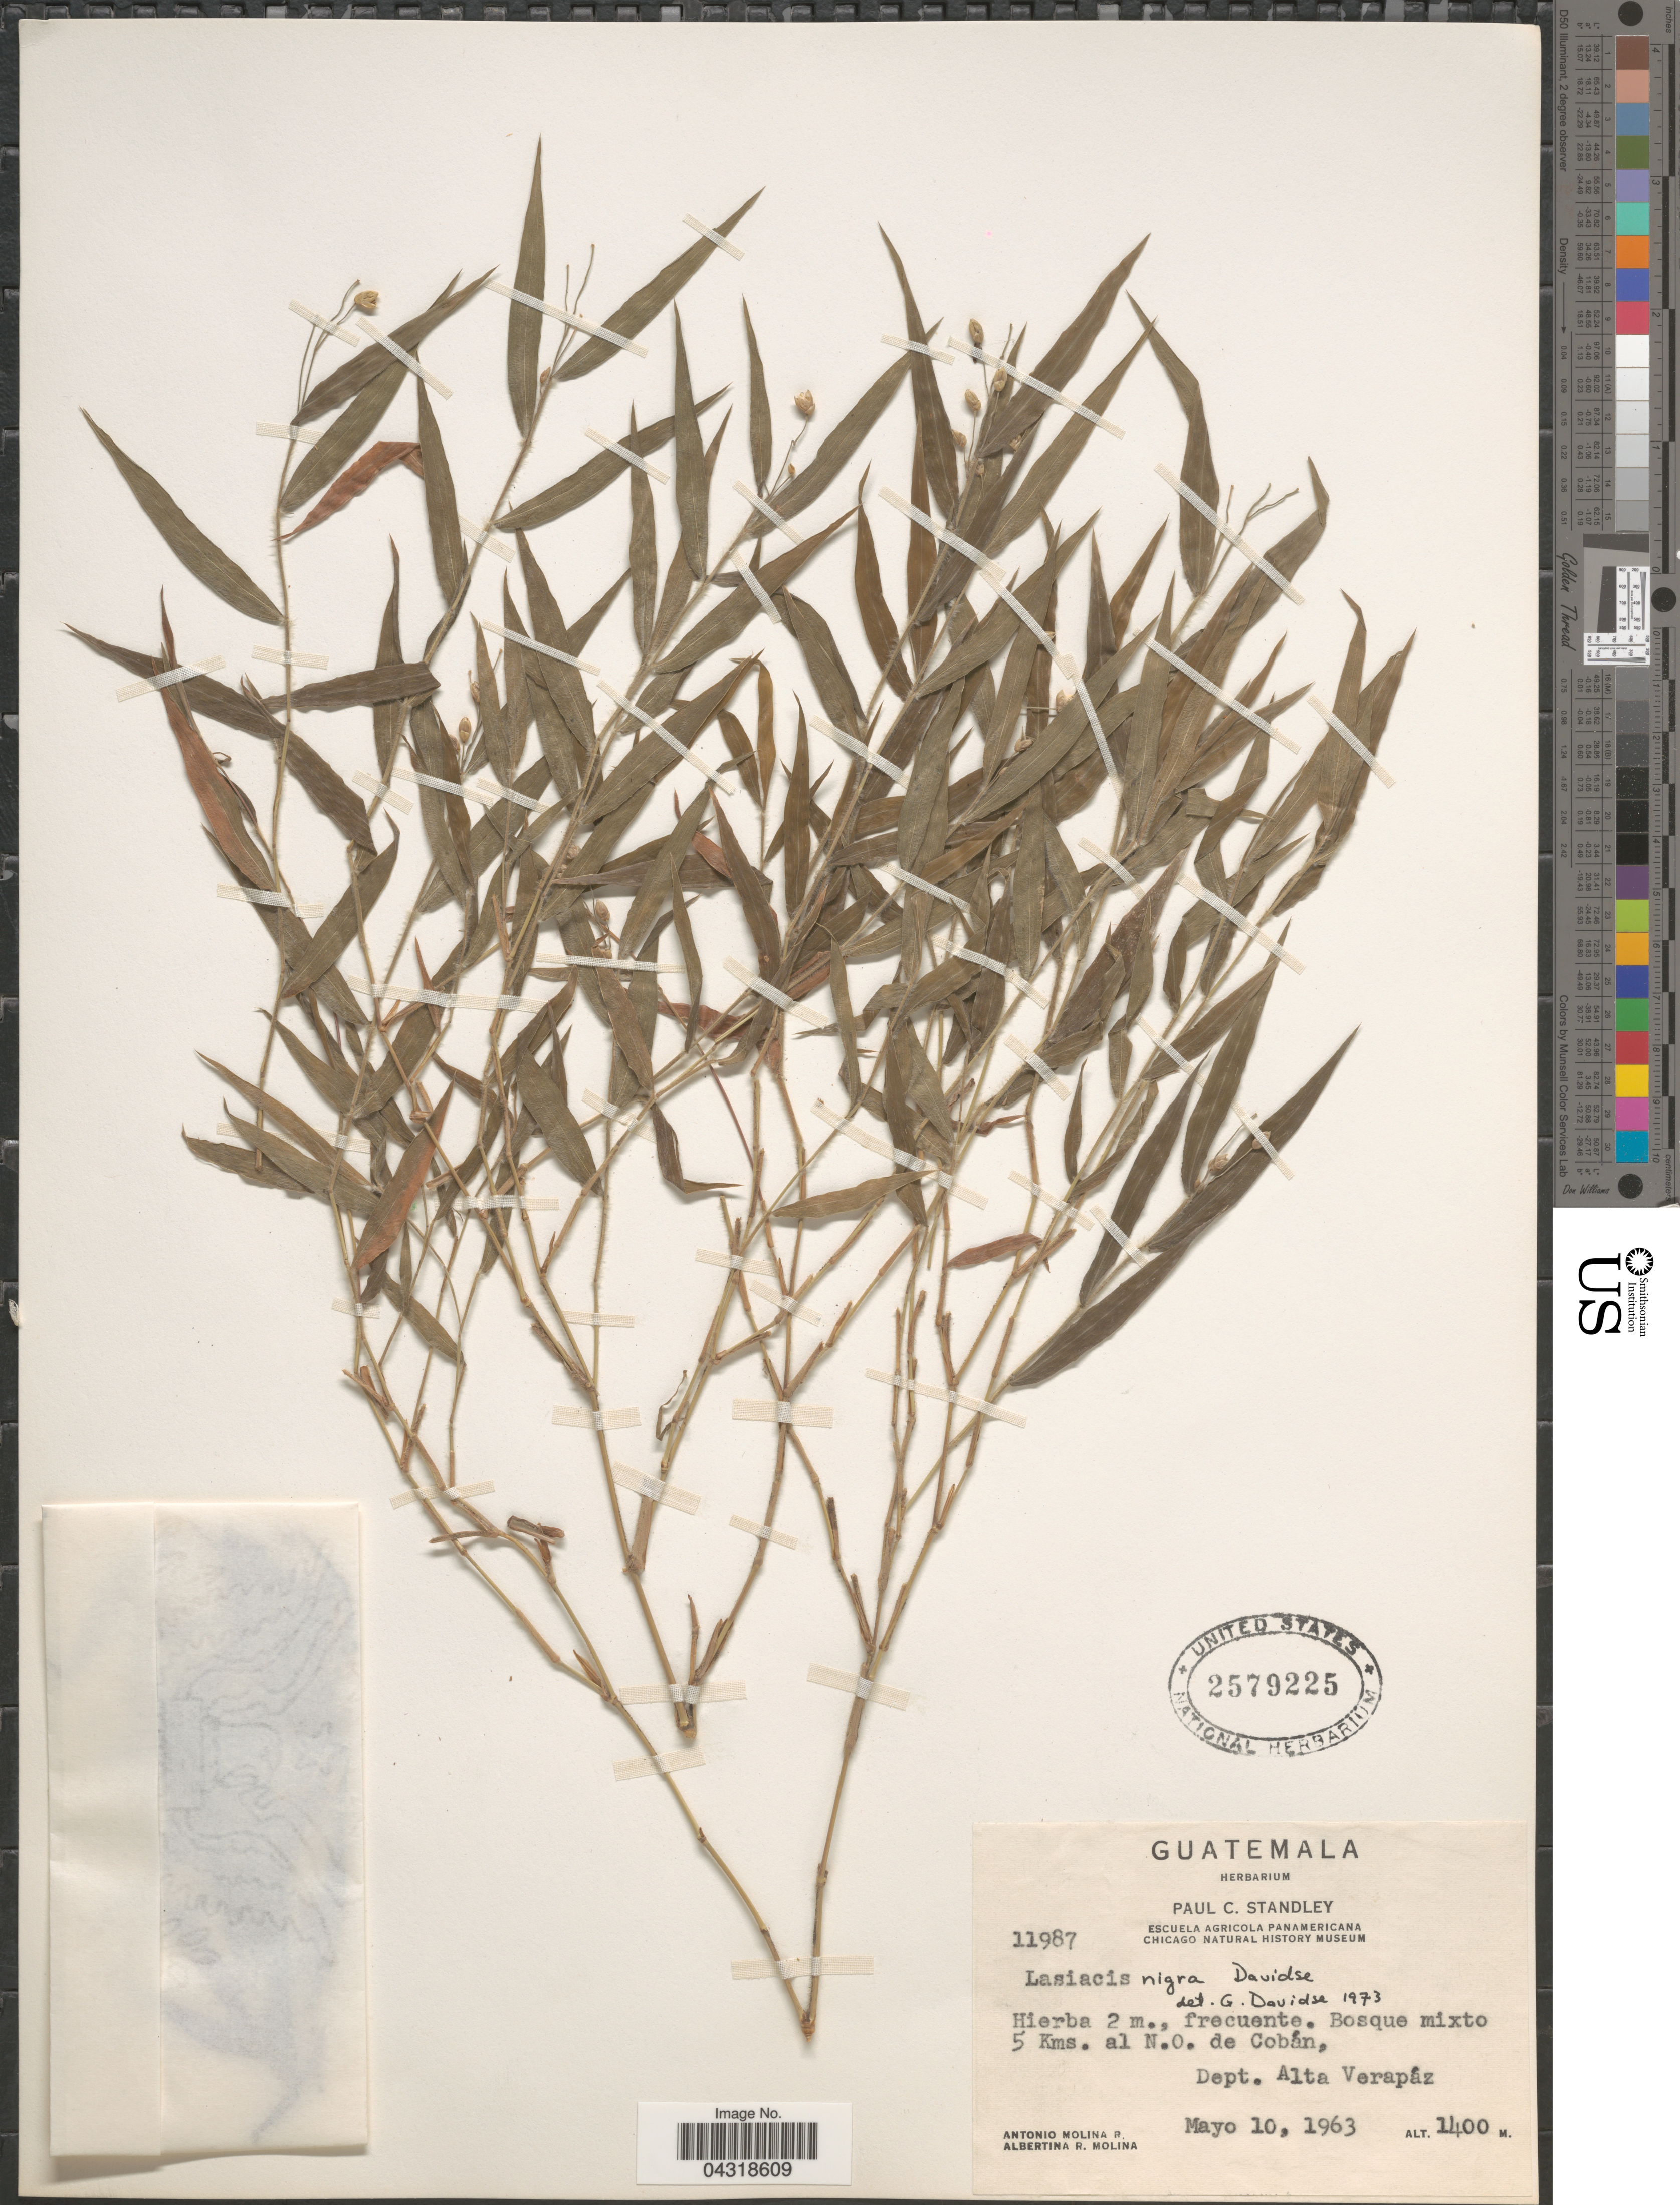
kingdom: Plantae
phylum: Tracheophyta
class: Liliopsida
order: Poales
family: Poaceae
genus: Lasiacis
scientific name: Lasiacis nigra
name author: Davidse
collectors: A. Molina R. & A. R. Molina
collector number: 11987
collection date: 1963-05-10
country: Guatemala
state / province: Alta Verapaz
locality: Bosque mixto 5 Kms. al N.O. de Cobán, Dept. Alta Verapáz.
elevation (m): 1400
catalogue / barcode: US 2579225